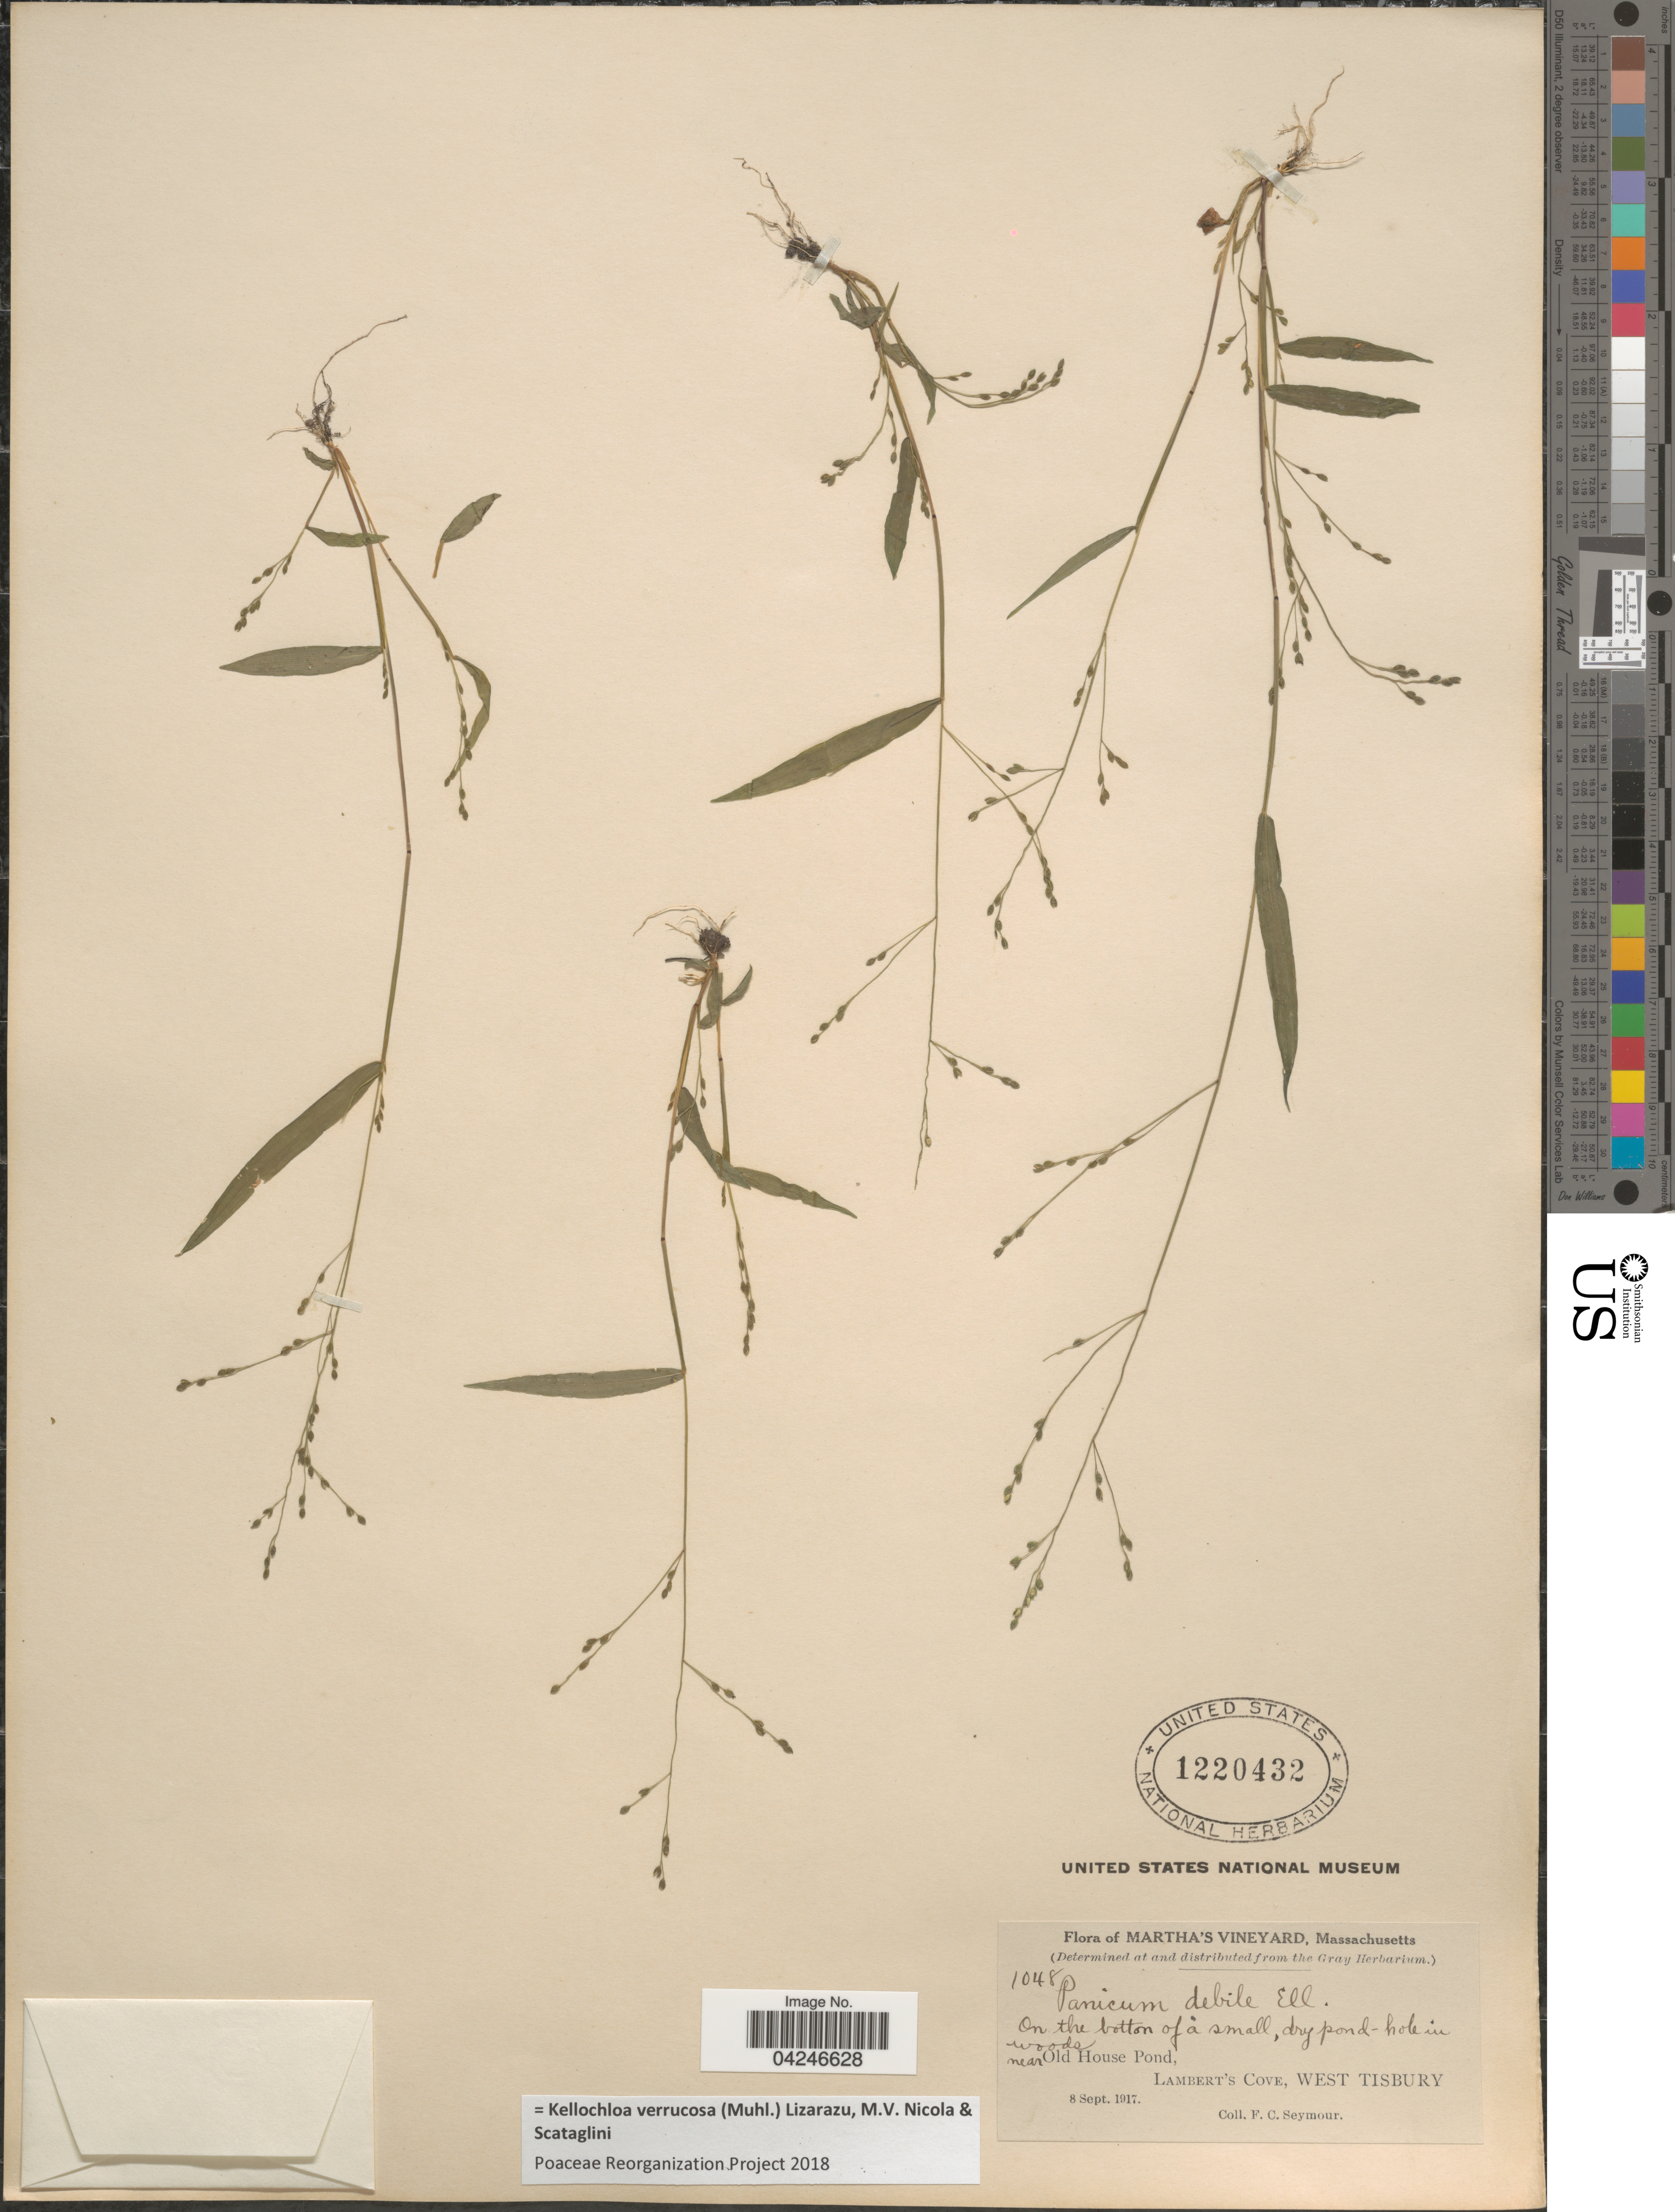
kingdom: Plantae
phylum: Tracheophyta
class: Liliopsida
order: Poales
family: Poaceae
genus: Kellochloa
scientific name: Kellochloa verrucosa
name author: (Muhl.) Lizarazu et al.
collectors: F. C. Seymour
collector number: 1048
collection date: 1917-09-08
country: United States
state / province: Massachusetts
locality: Martha's Vineyard. dry pond-hole in woods near Old House Pond, Lambert's Cove, West Tisbury.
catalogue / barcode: US 1220432